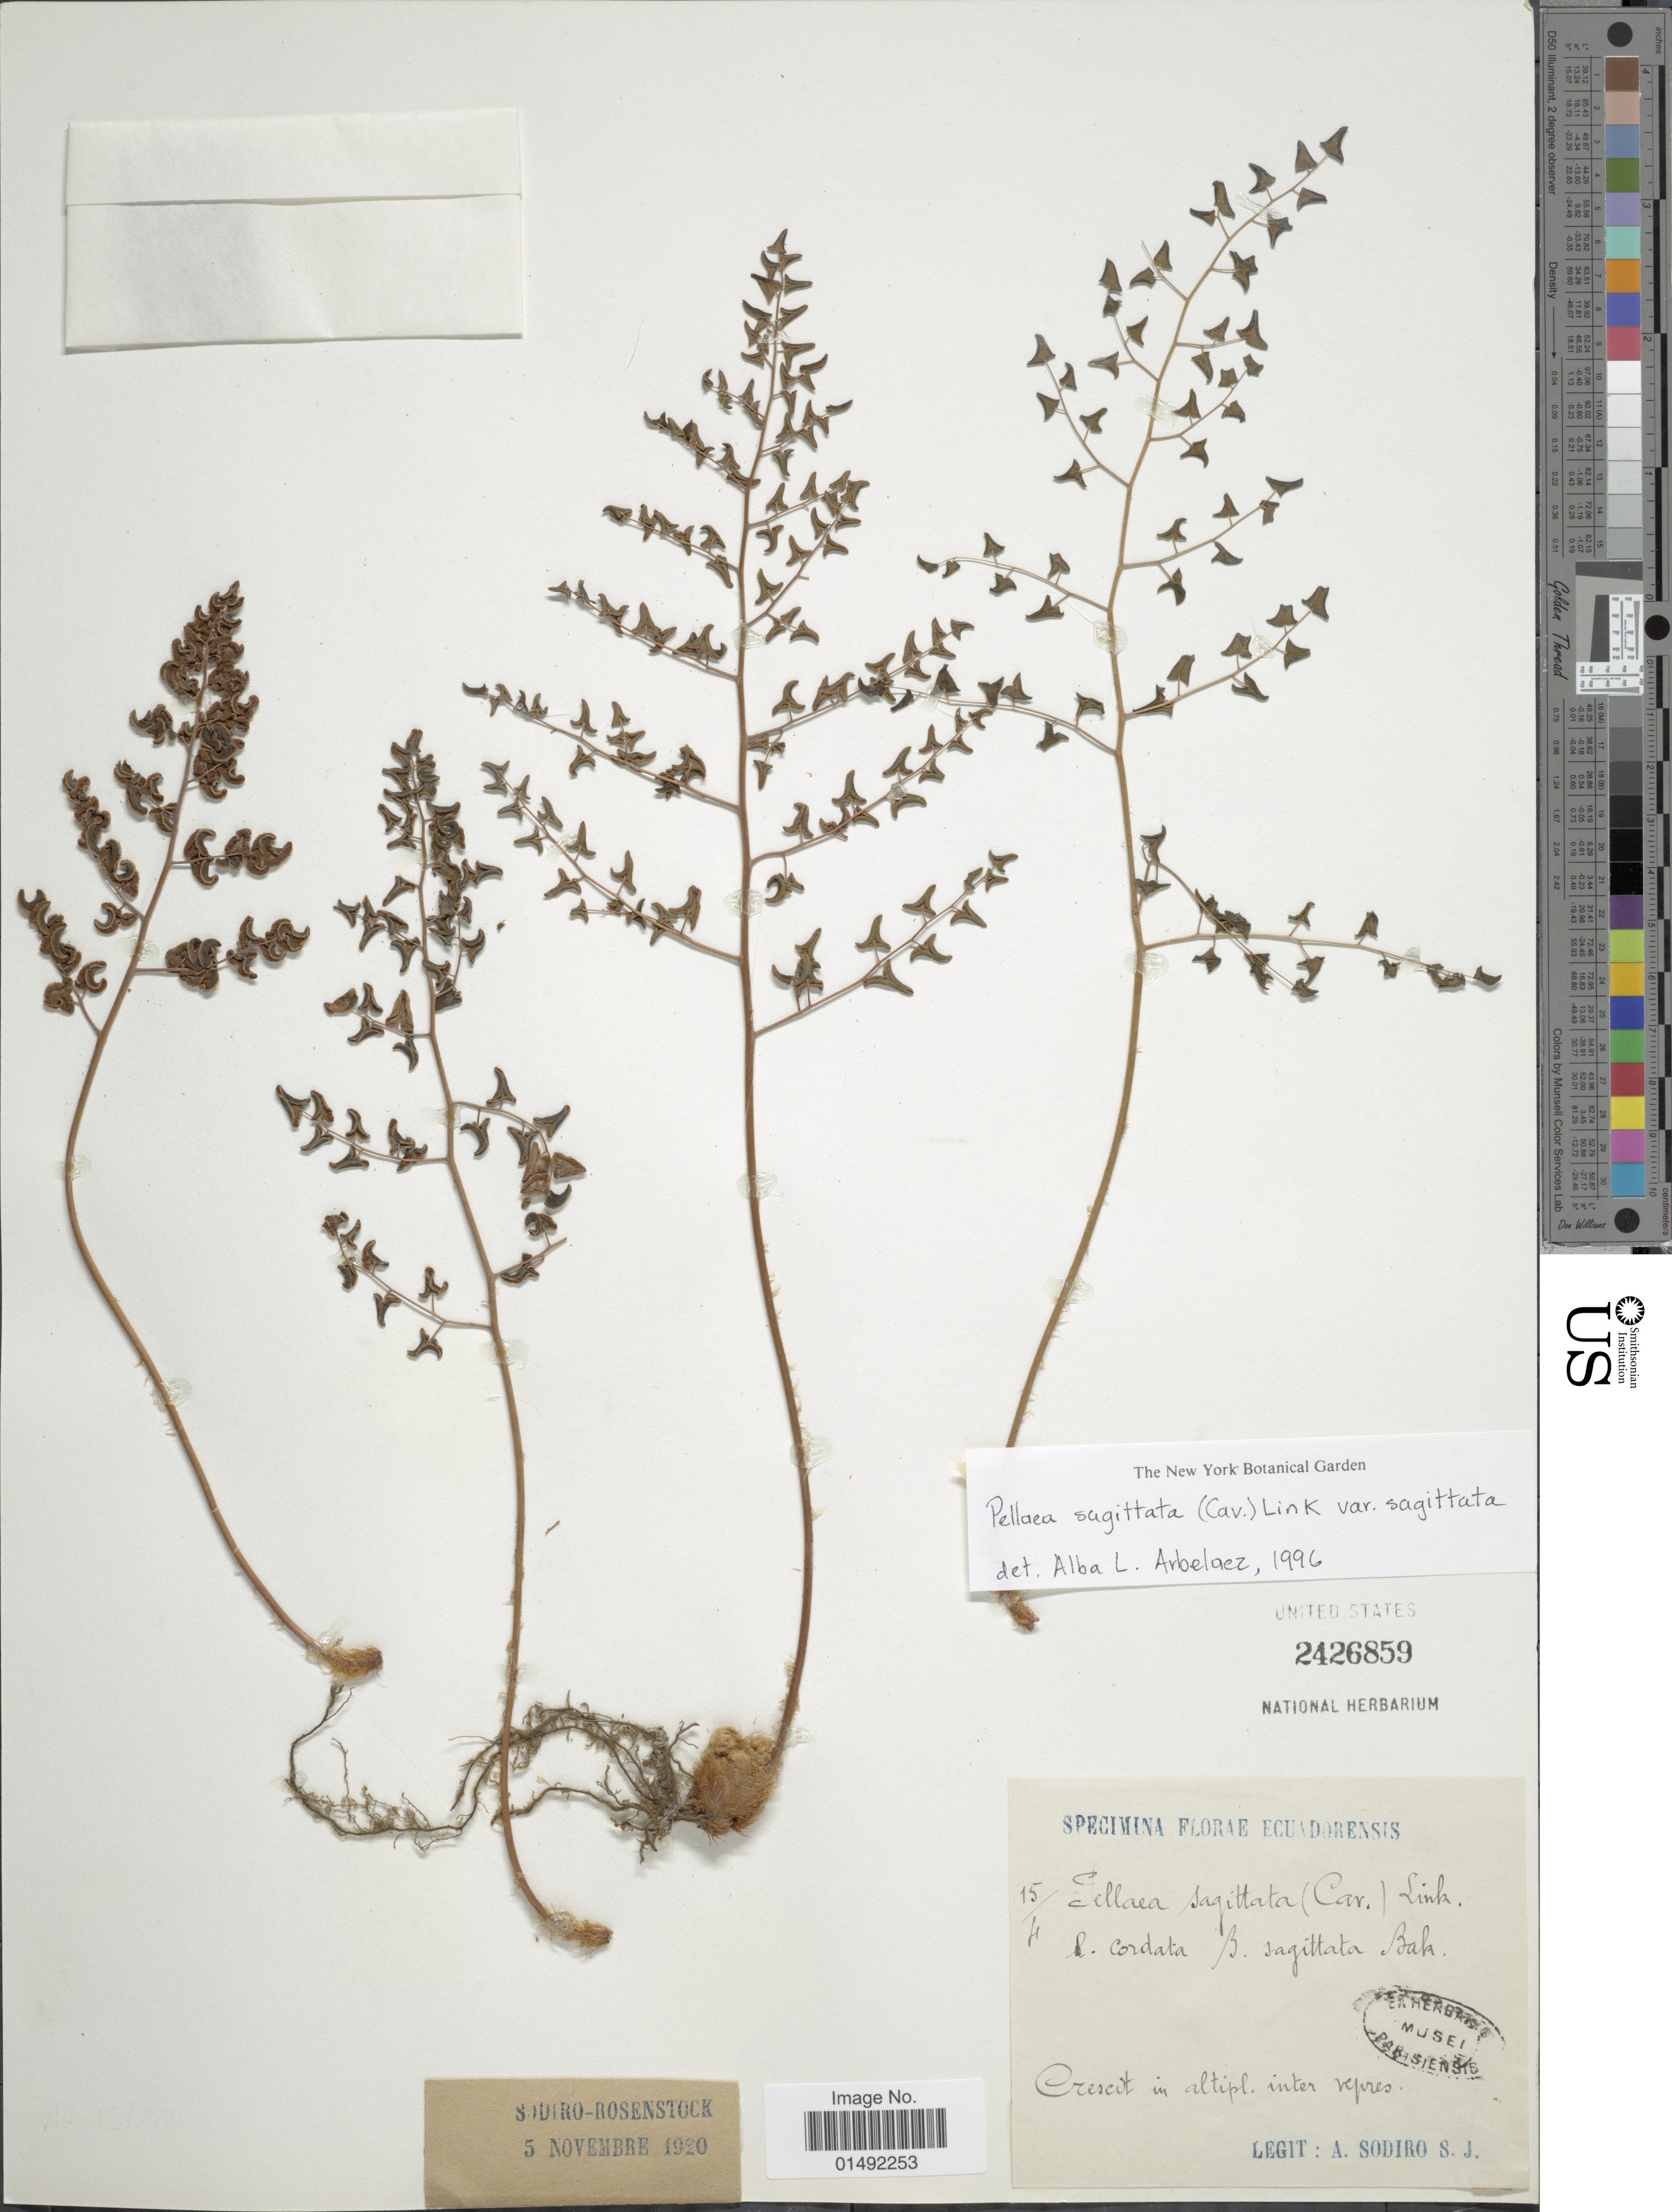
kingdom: Plantae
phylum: Tracheophyta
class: Polypodiopsida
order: Polypodiales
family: Pteridaceae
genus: Pellaea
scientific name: Pellaea sagittata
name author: (Cav.) Link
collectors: A. Sodiro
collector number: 15/4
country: Ecuador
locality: Cresit in altipl. inter vepres.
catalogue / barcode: US 2426859